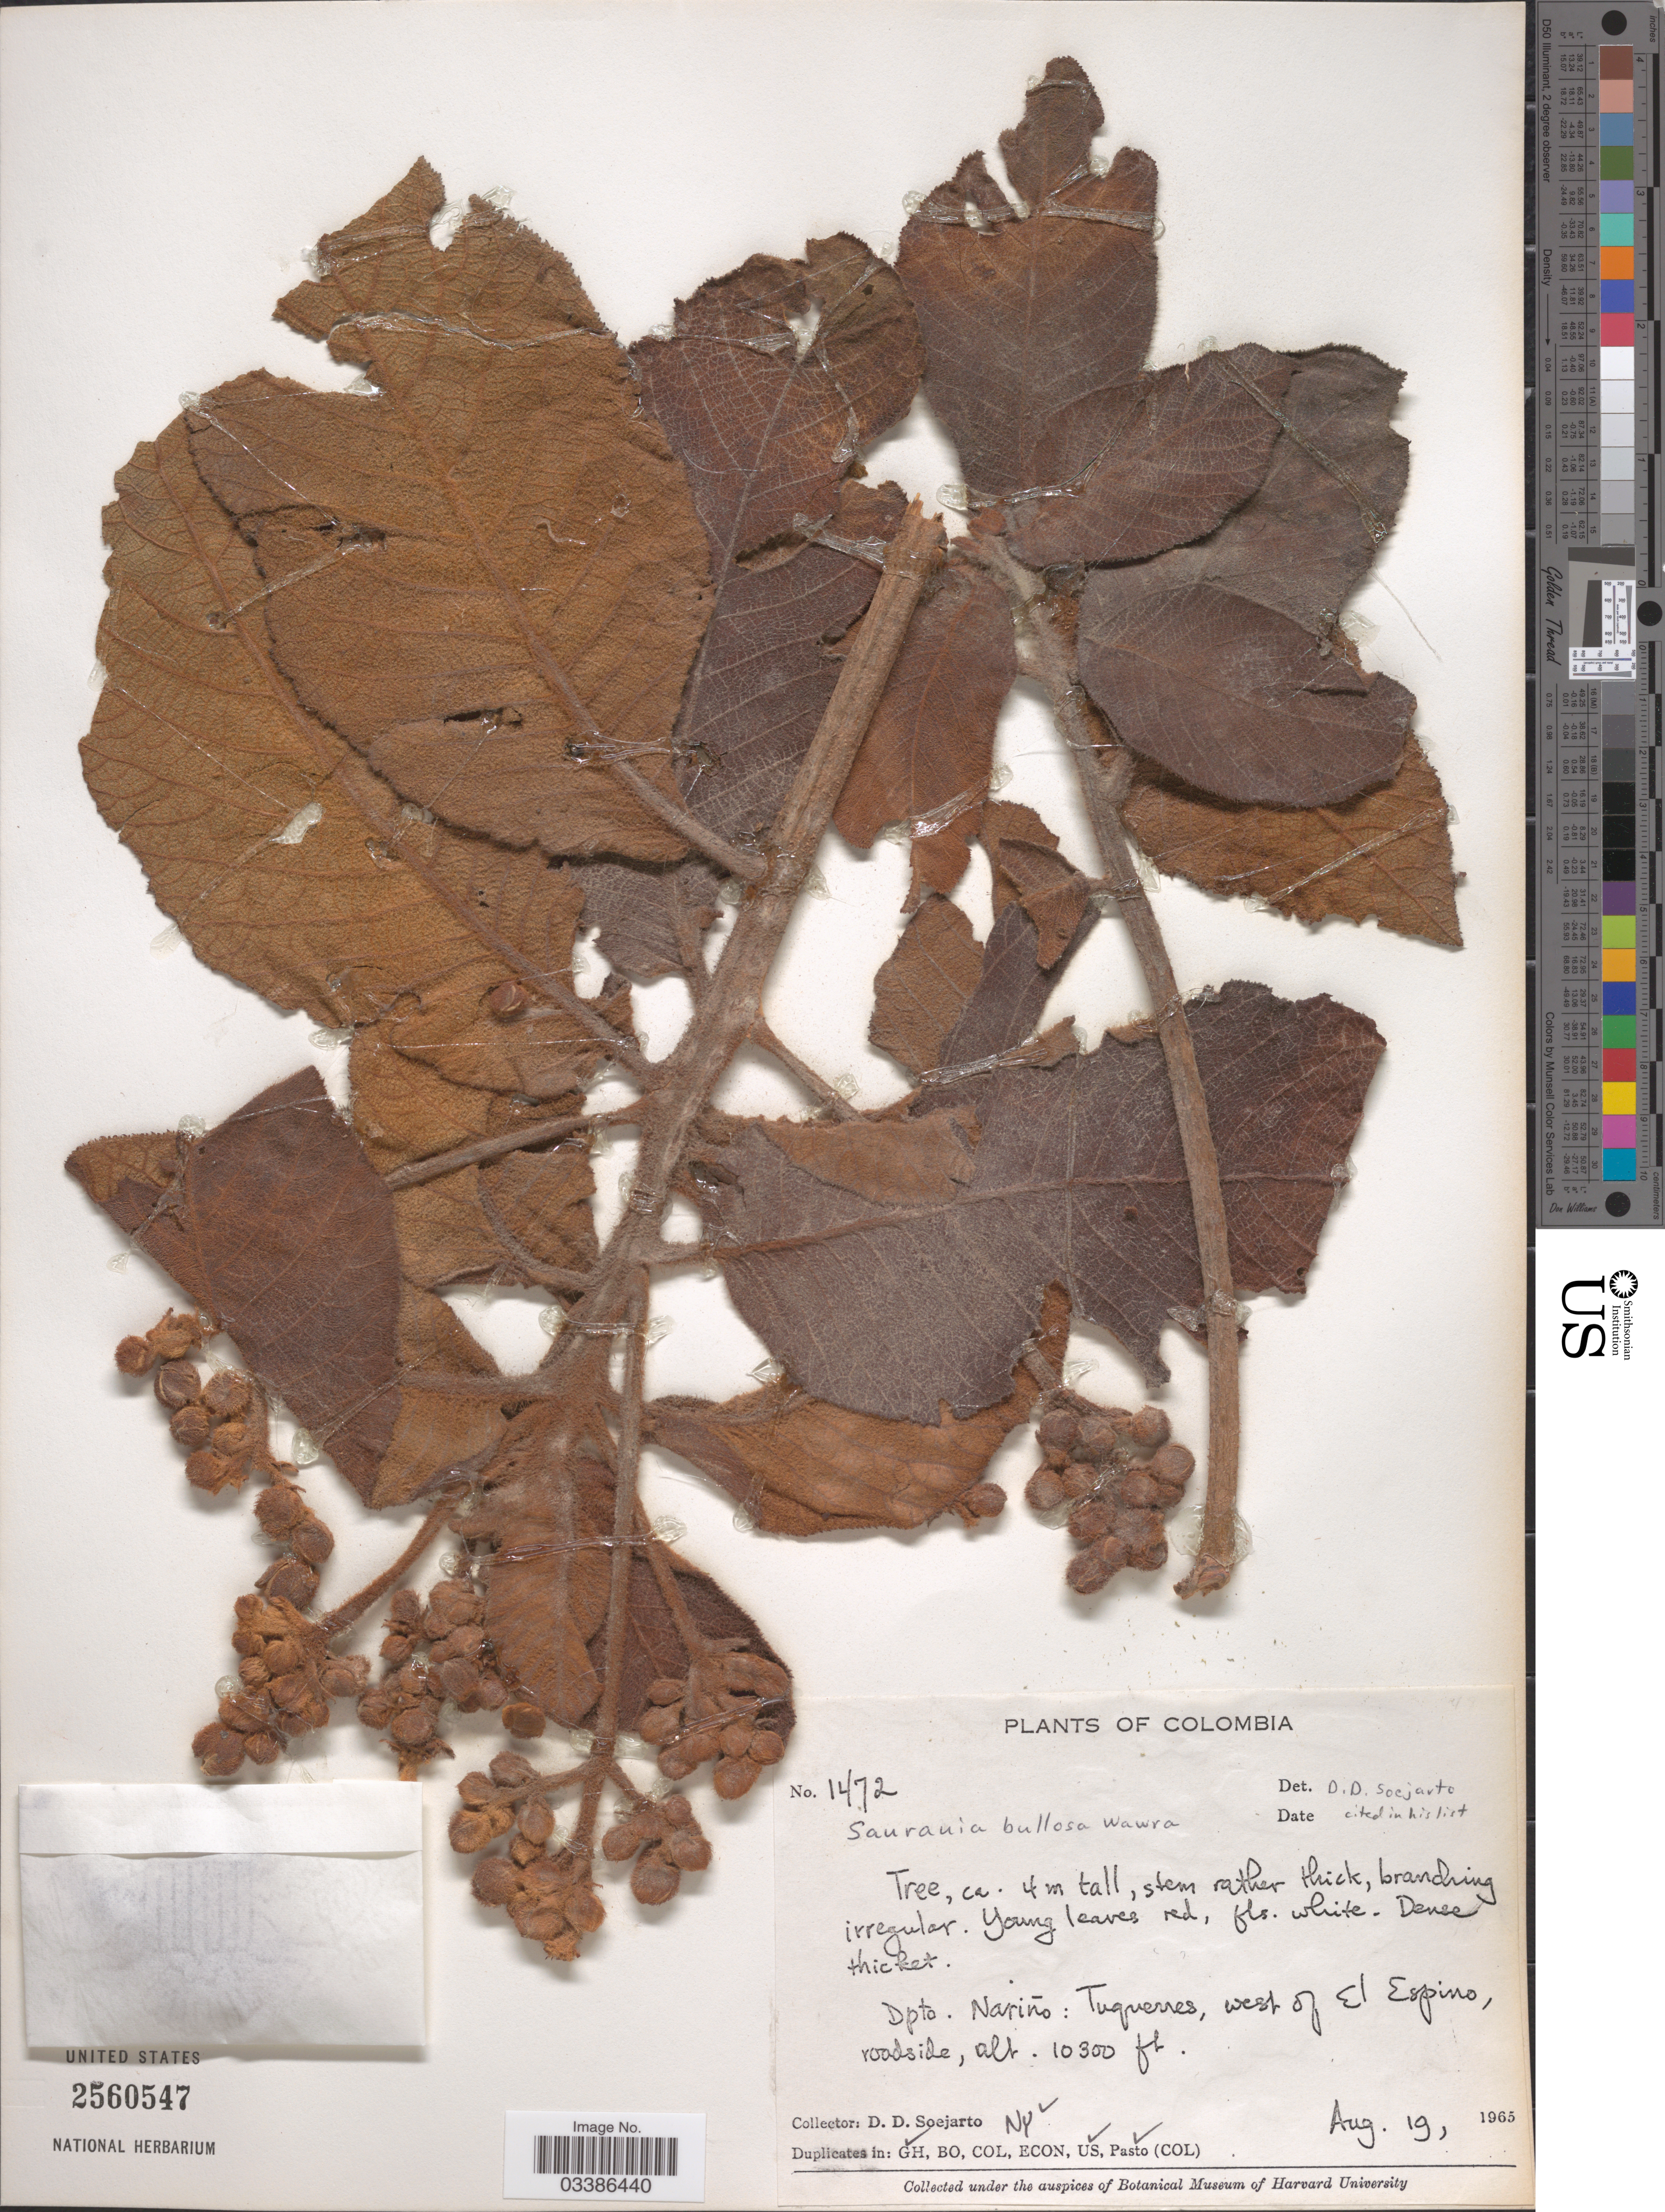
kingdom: Plantae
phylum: Tracheophyta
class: Magnoliopsida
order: Ericales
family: Actinidiaceae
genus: Saurauia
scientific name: Saurauia bullosa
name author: Wawra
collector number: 1472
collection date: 1965-08-19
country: Colombia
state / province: Nariño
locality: Dpto. Nariño: Tuquerres, west of El Espino, roadside.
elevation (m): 3139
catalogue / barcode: US 2560547